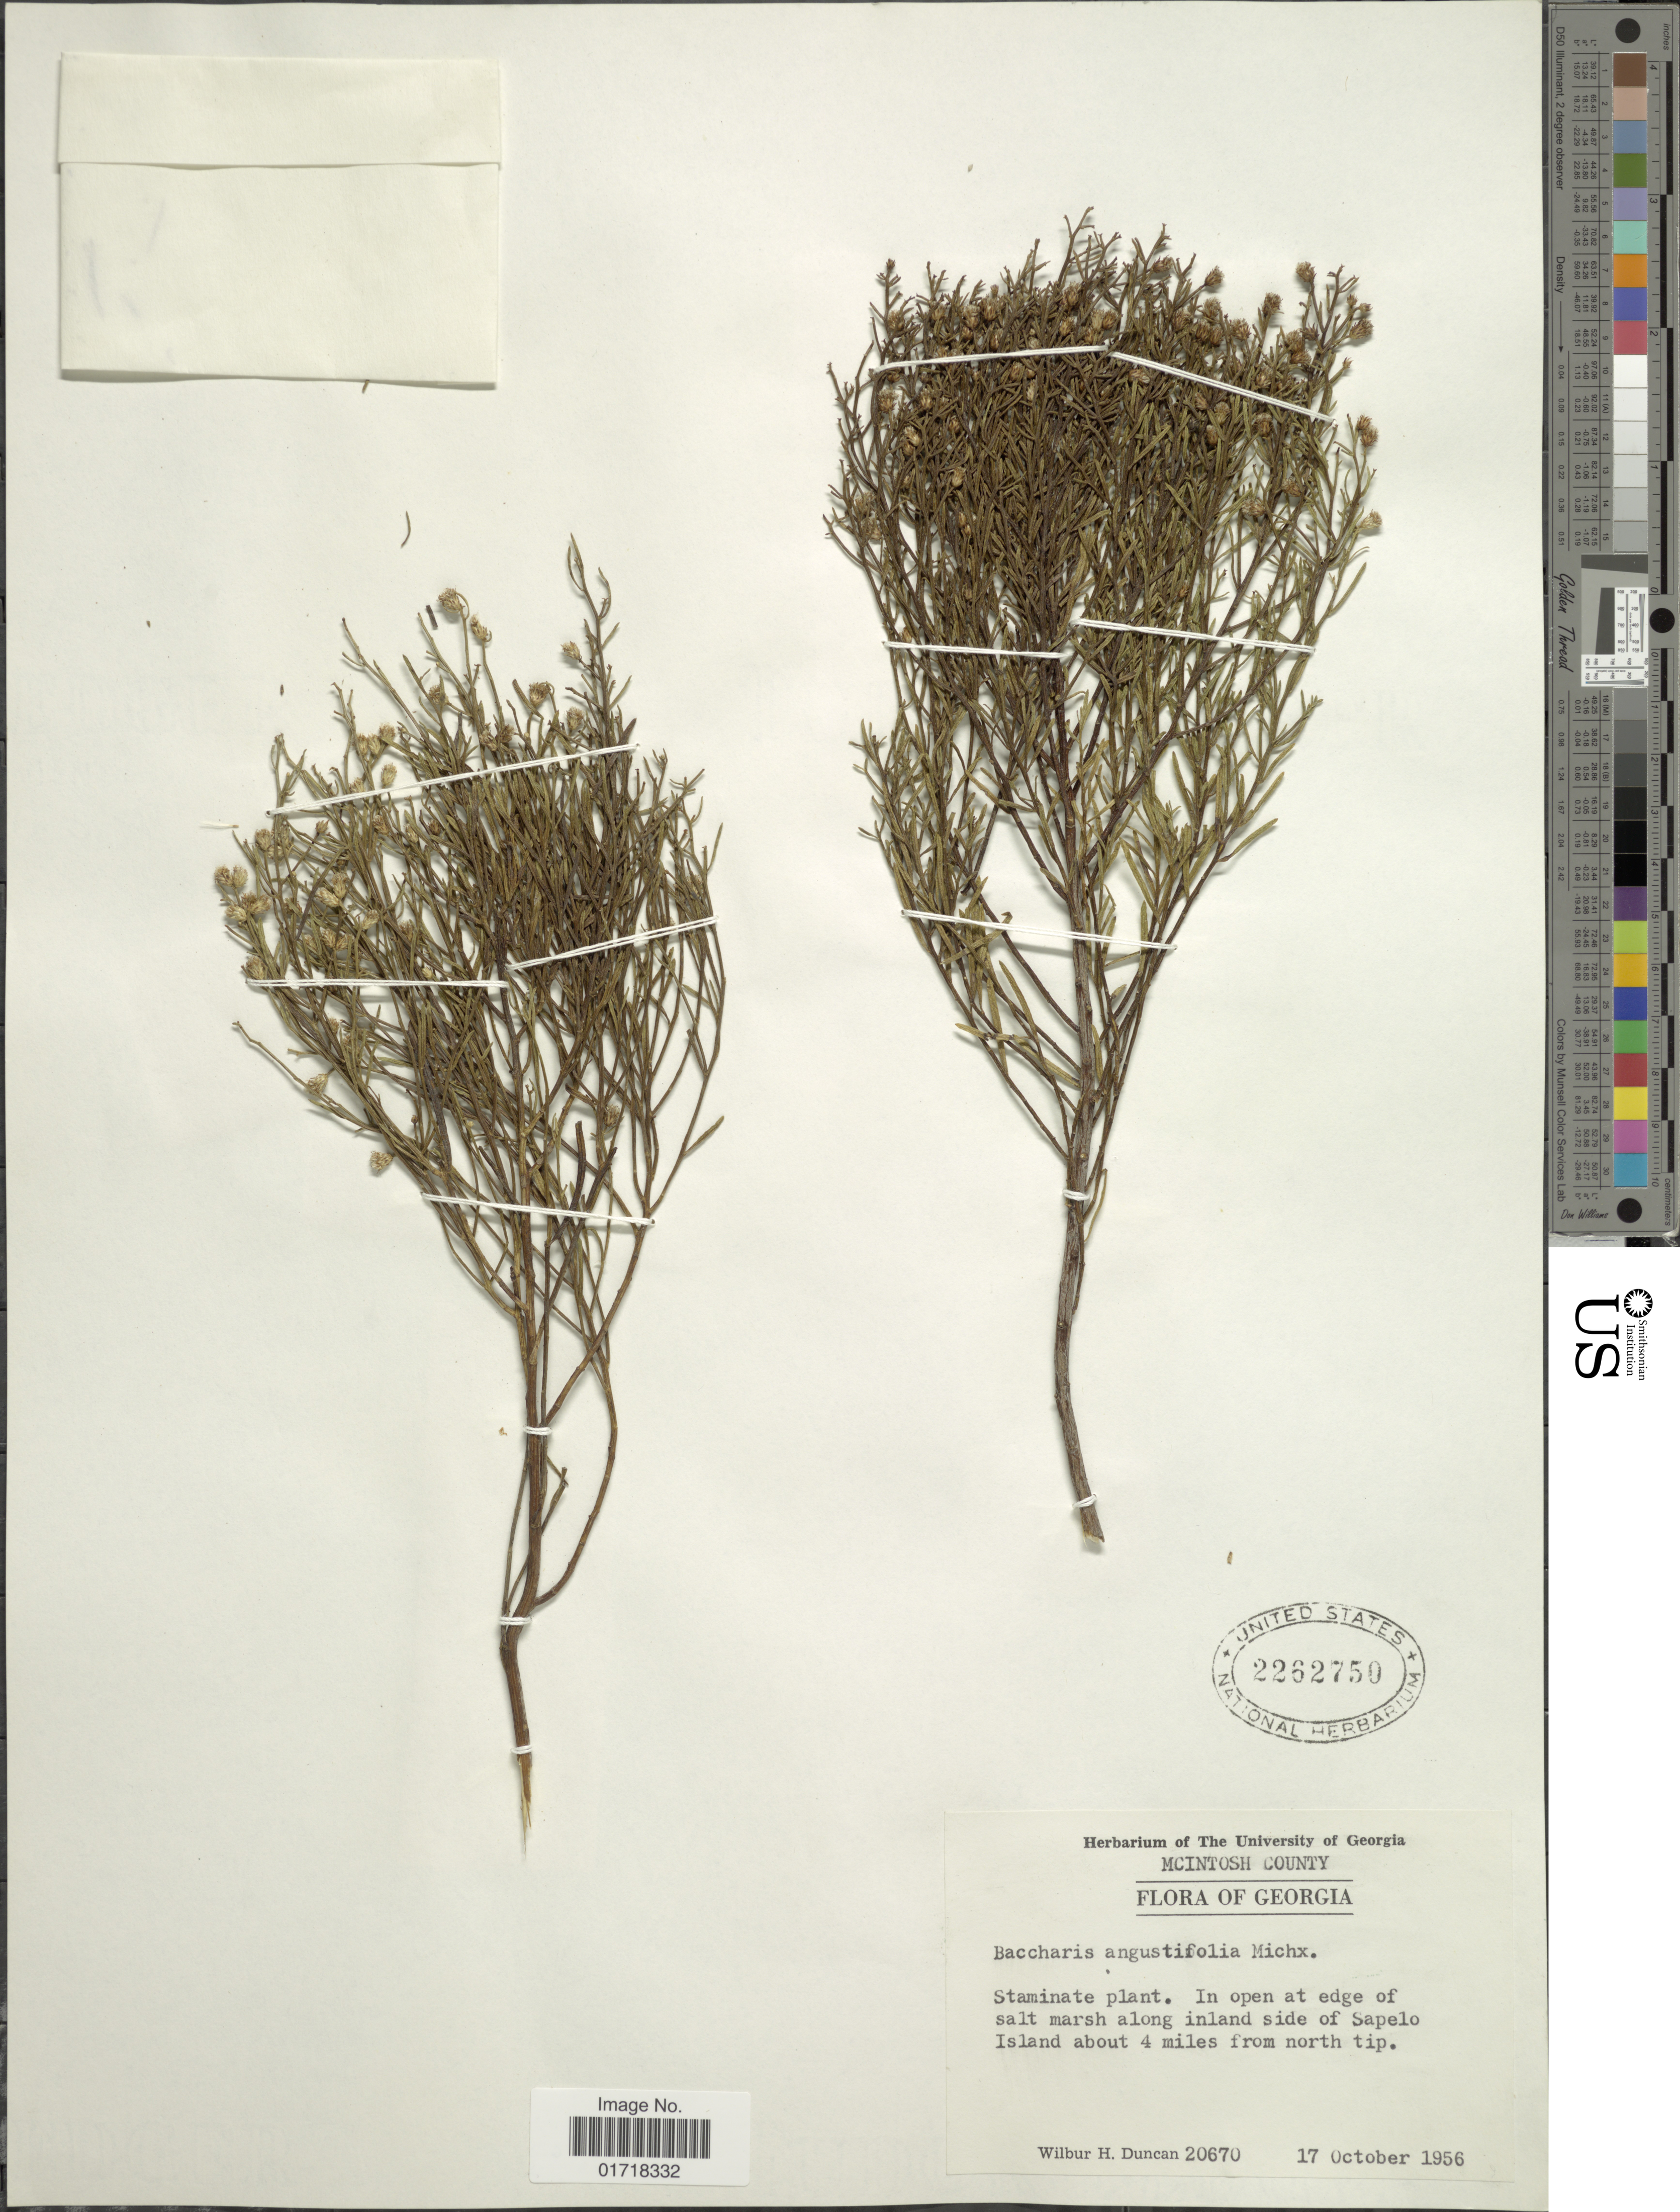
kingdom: Plantae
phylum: Tracheophyta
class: Magnoliopsida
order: Asterales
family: Asteraceae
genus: Baccharis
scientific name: Baccharis angustifolia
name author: Michx.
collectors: W. H. Duncan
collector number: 20670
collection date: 1956-10-17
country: United States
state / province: Georgia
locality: Mcintosh county, In open at edge of salt marsh along inland side of Sapelo Island about 4 miles from north tip.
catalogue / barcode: US 2262750